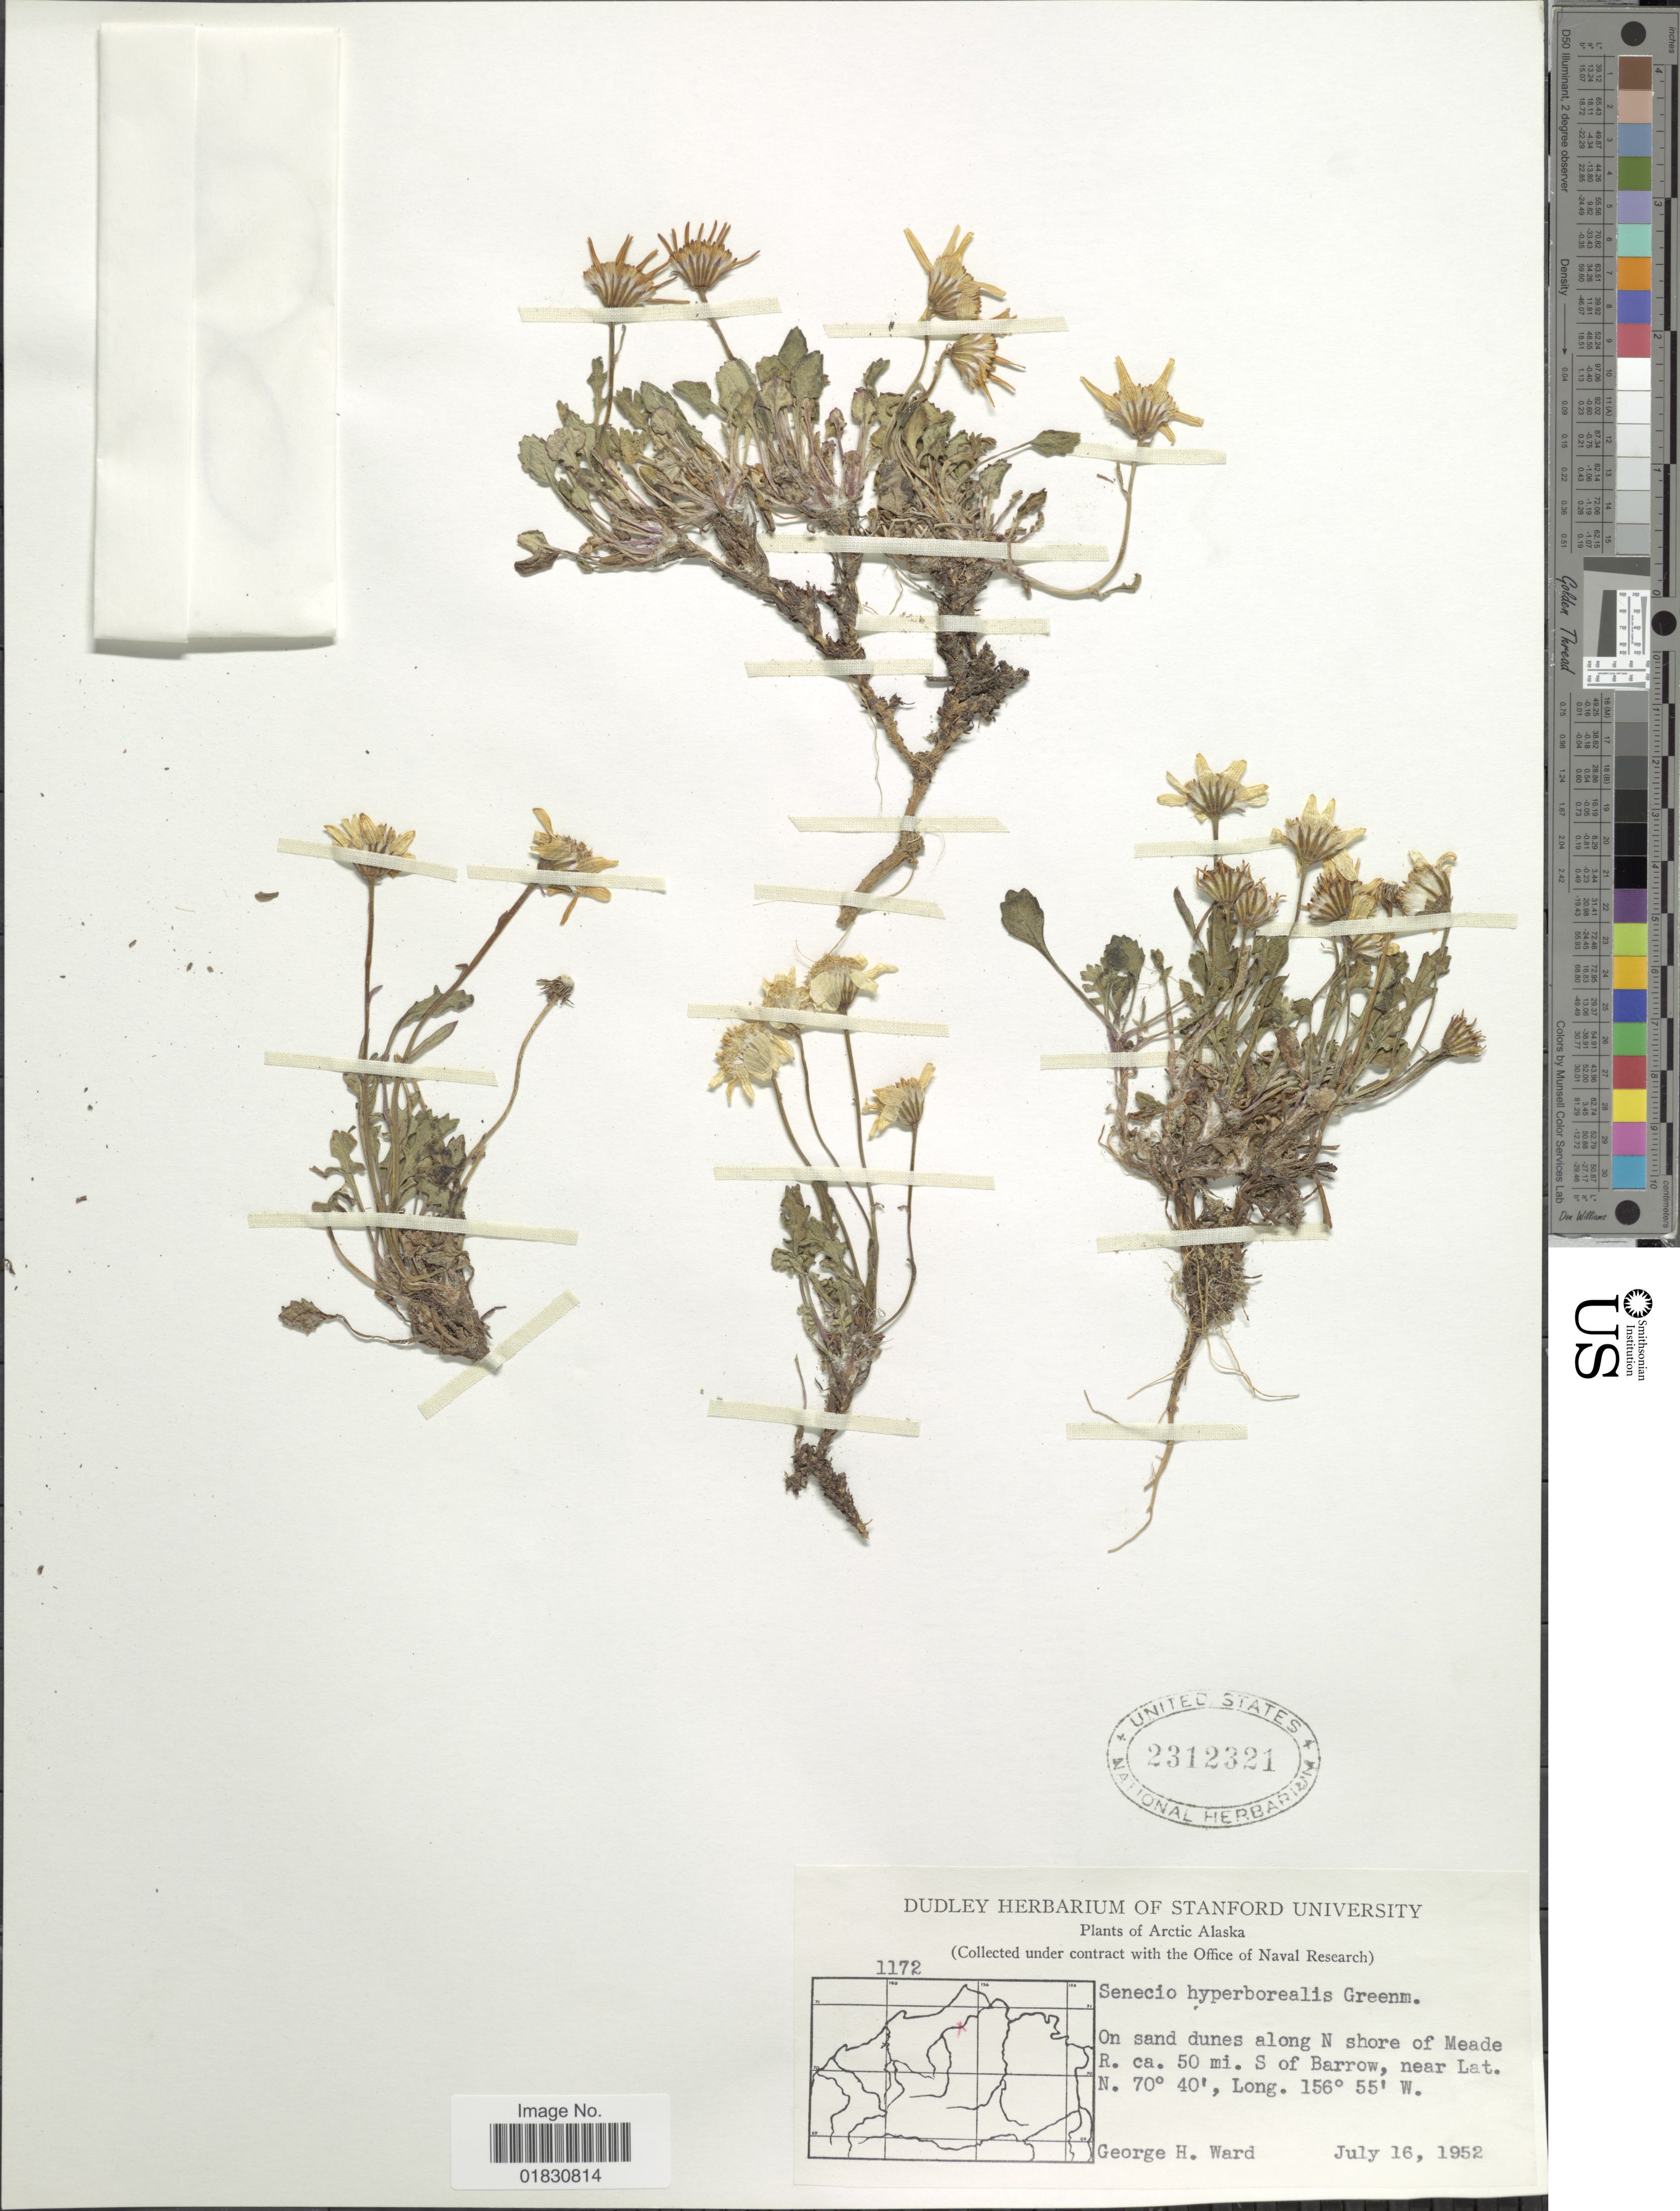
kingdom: Plantae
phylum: Tracheophyta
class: Magnoliopsida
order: Asterales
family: Asteraceae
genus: Packera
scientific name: Packera hyperborealis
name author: (Greene) Á. Löve & D. Löve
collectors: G. H. Ward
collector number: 1172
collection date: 1952-07-16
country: United States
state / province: Alaska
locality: Arctic Alaska, On sand dunes along N of shore of Meade R. 50 mi. S of Barrow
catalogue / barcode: US 2312321